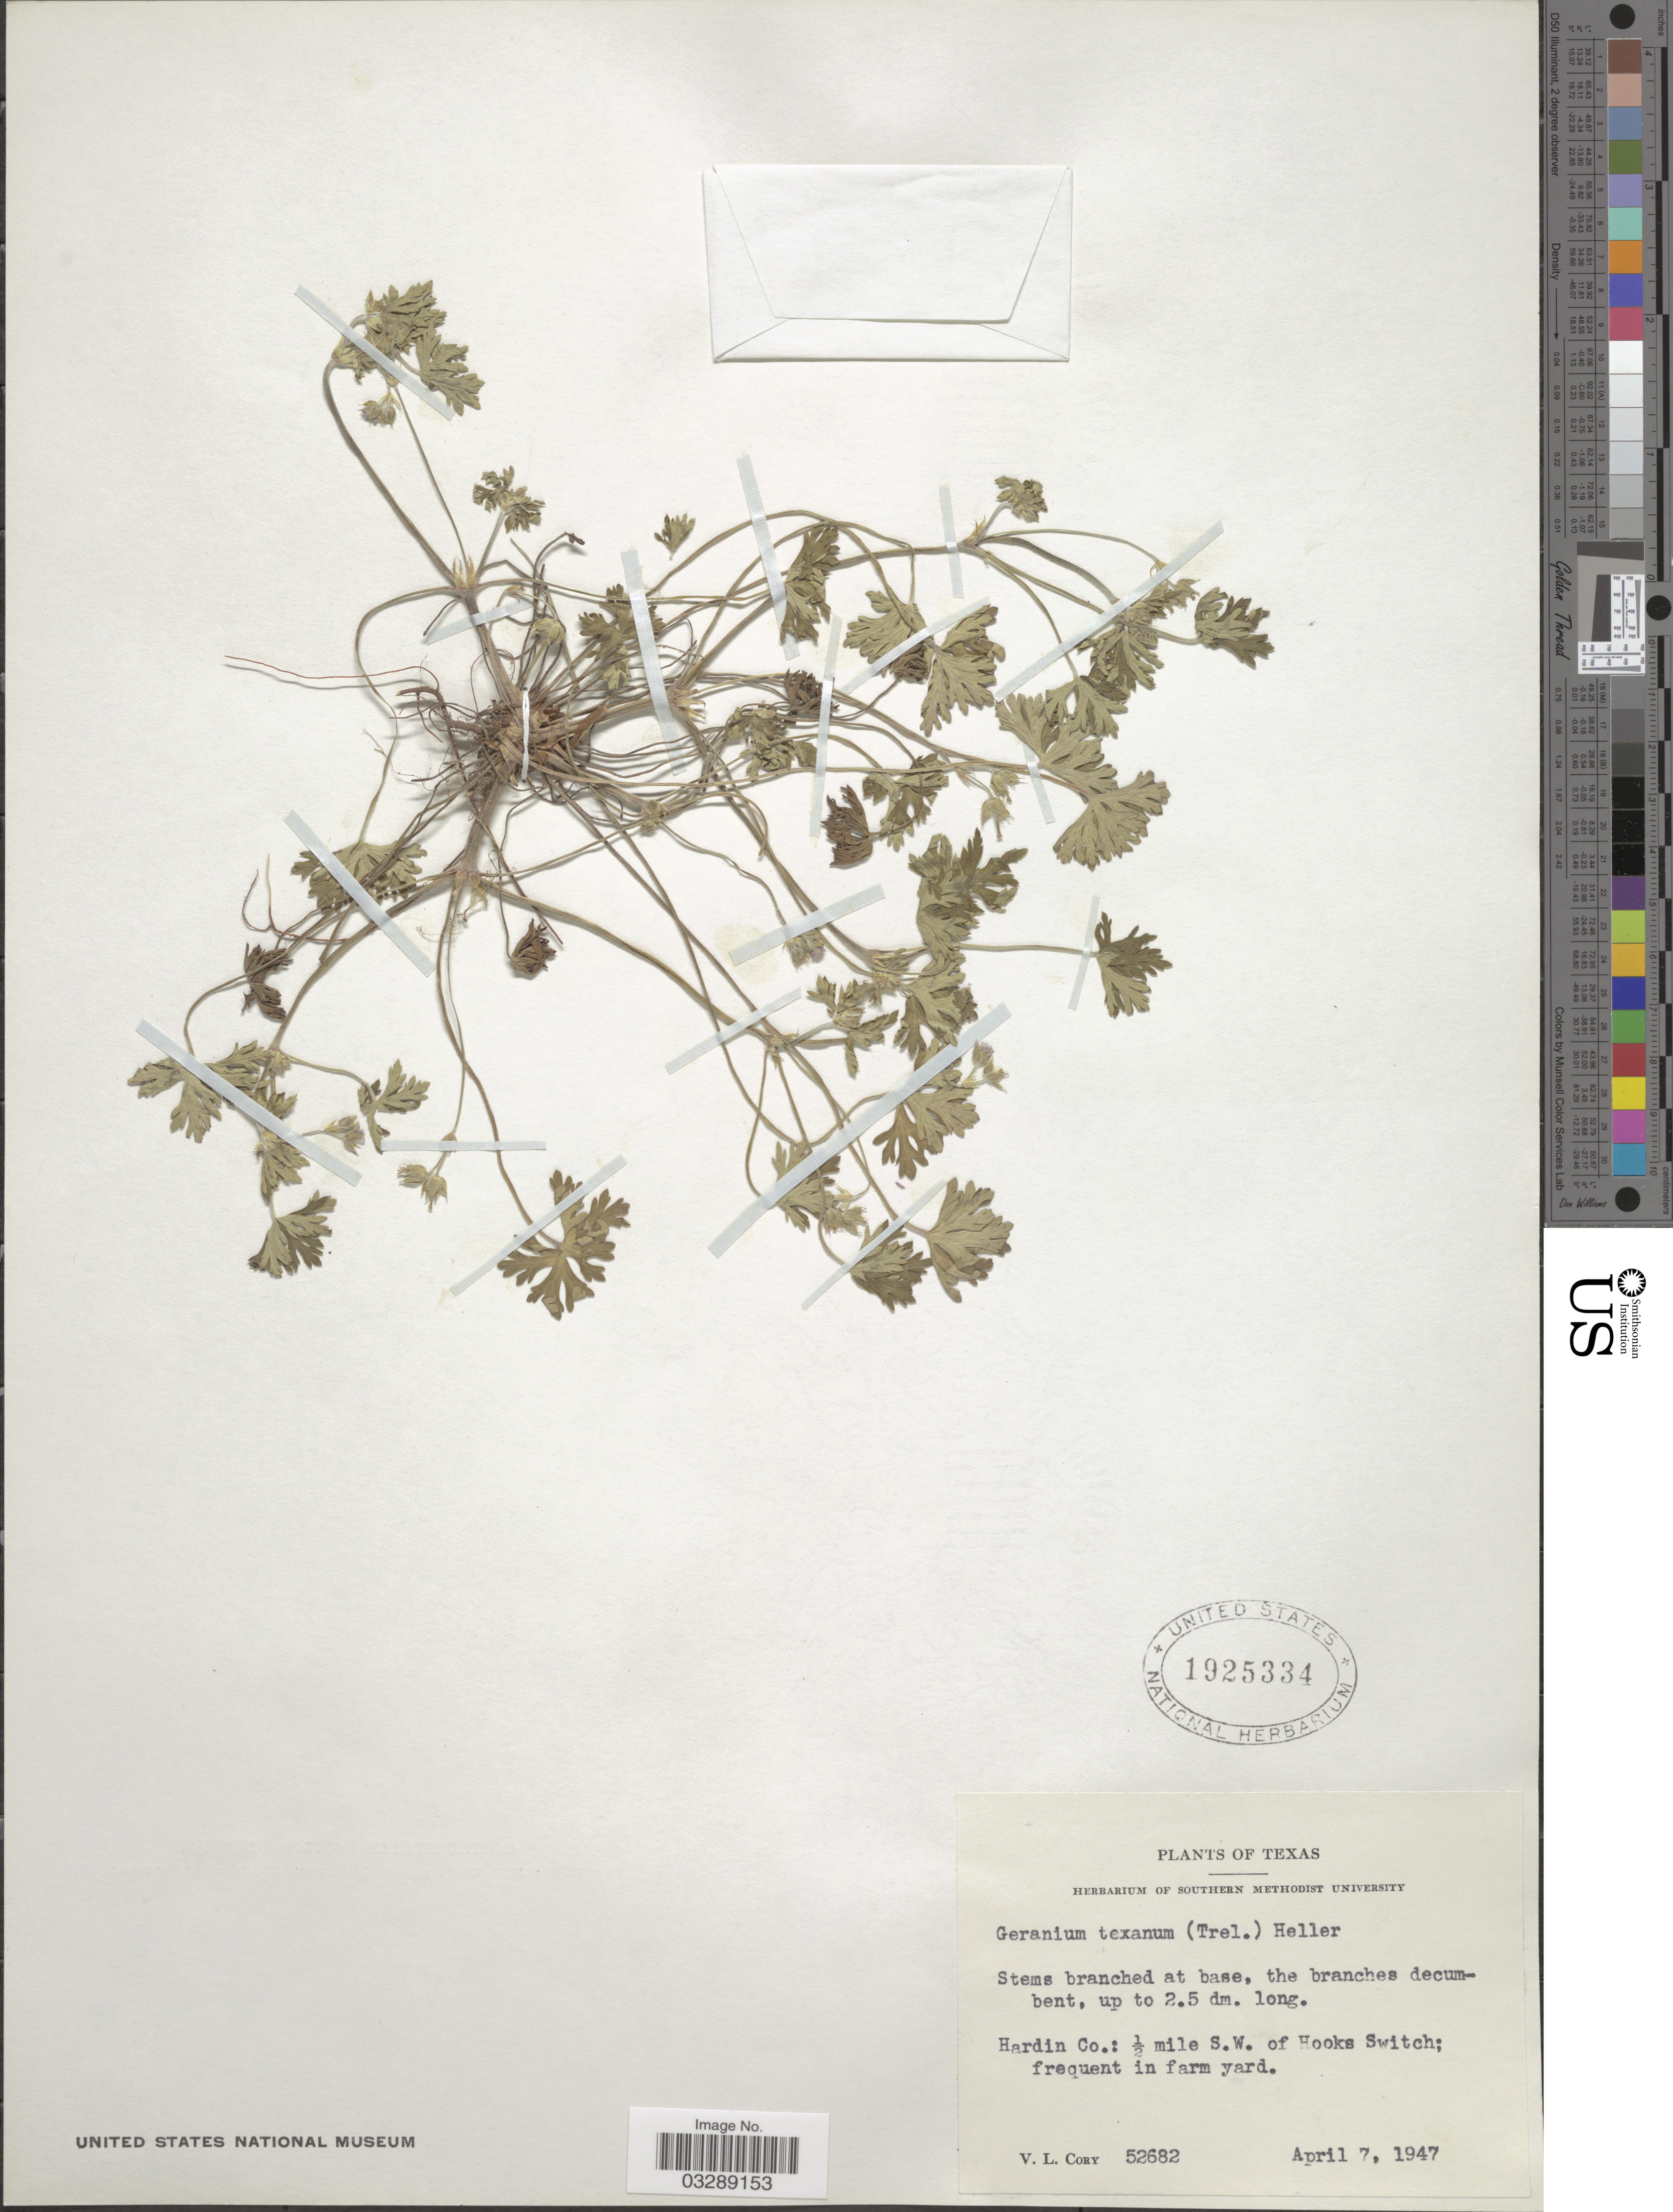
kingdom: Plantae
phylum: Tracheophyta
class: Magnoliopsida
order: Geraniales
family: Geraniaceae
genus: Geranium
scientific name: Geranium texanum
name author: (Trel.) A. Heller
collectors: V. Cory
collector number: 52682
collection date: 1947-04-07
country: United States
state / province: Texas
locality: Hardin Co.: ½ mile S.W. of Hooks Switch.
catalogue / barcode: US 1925334